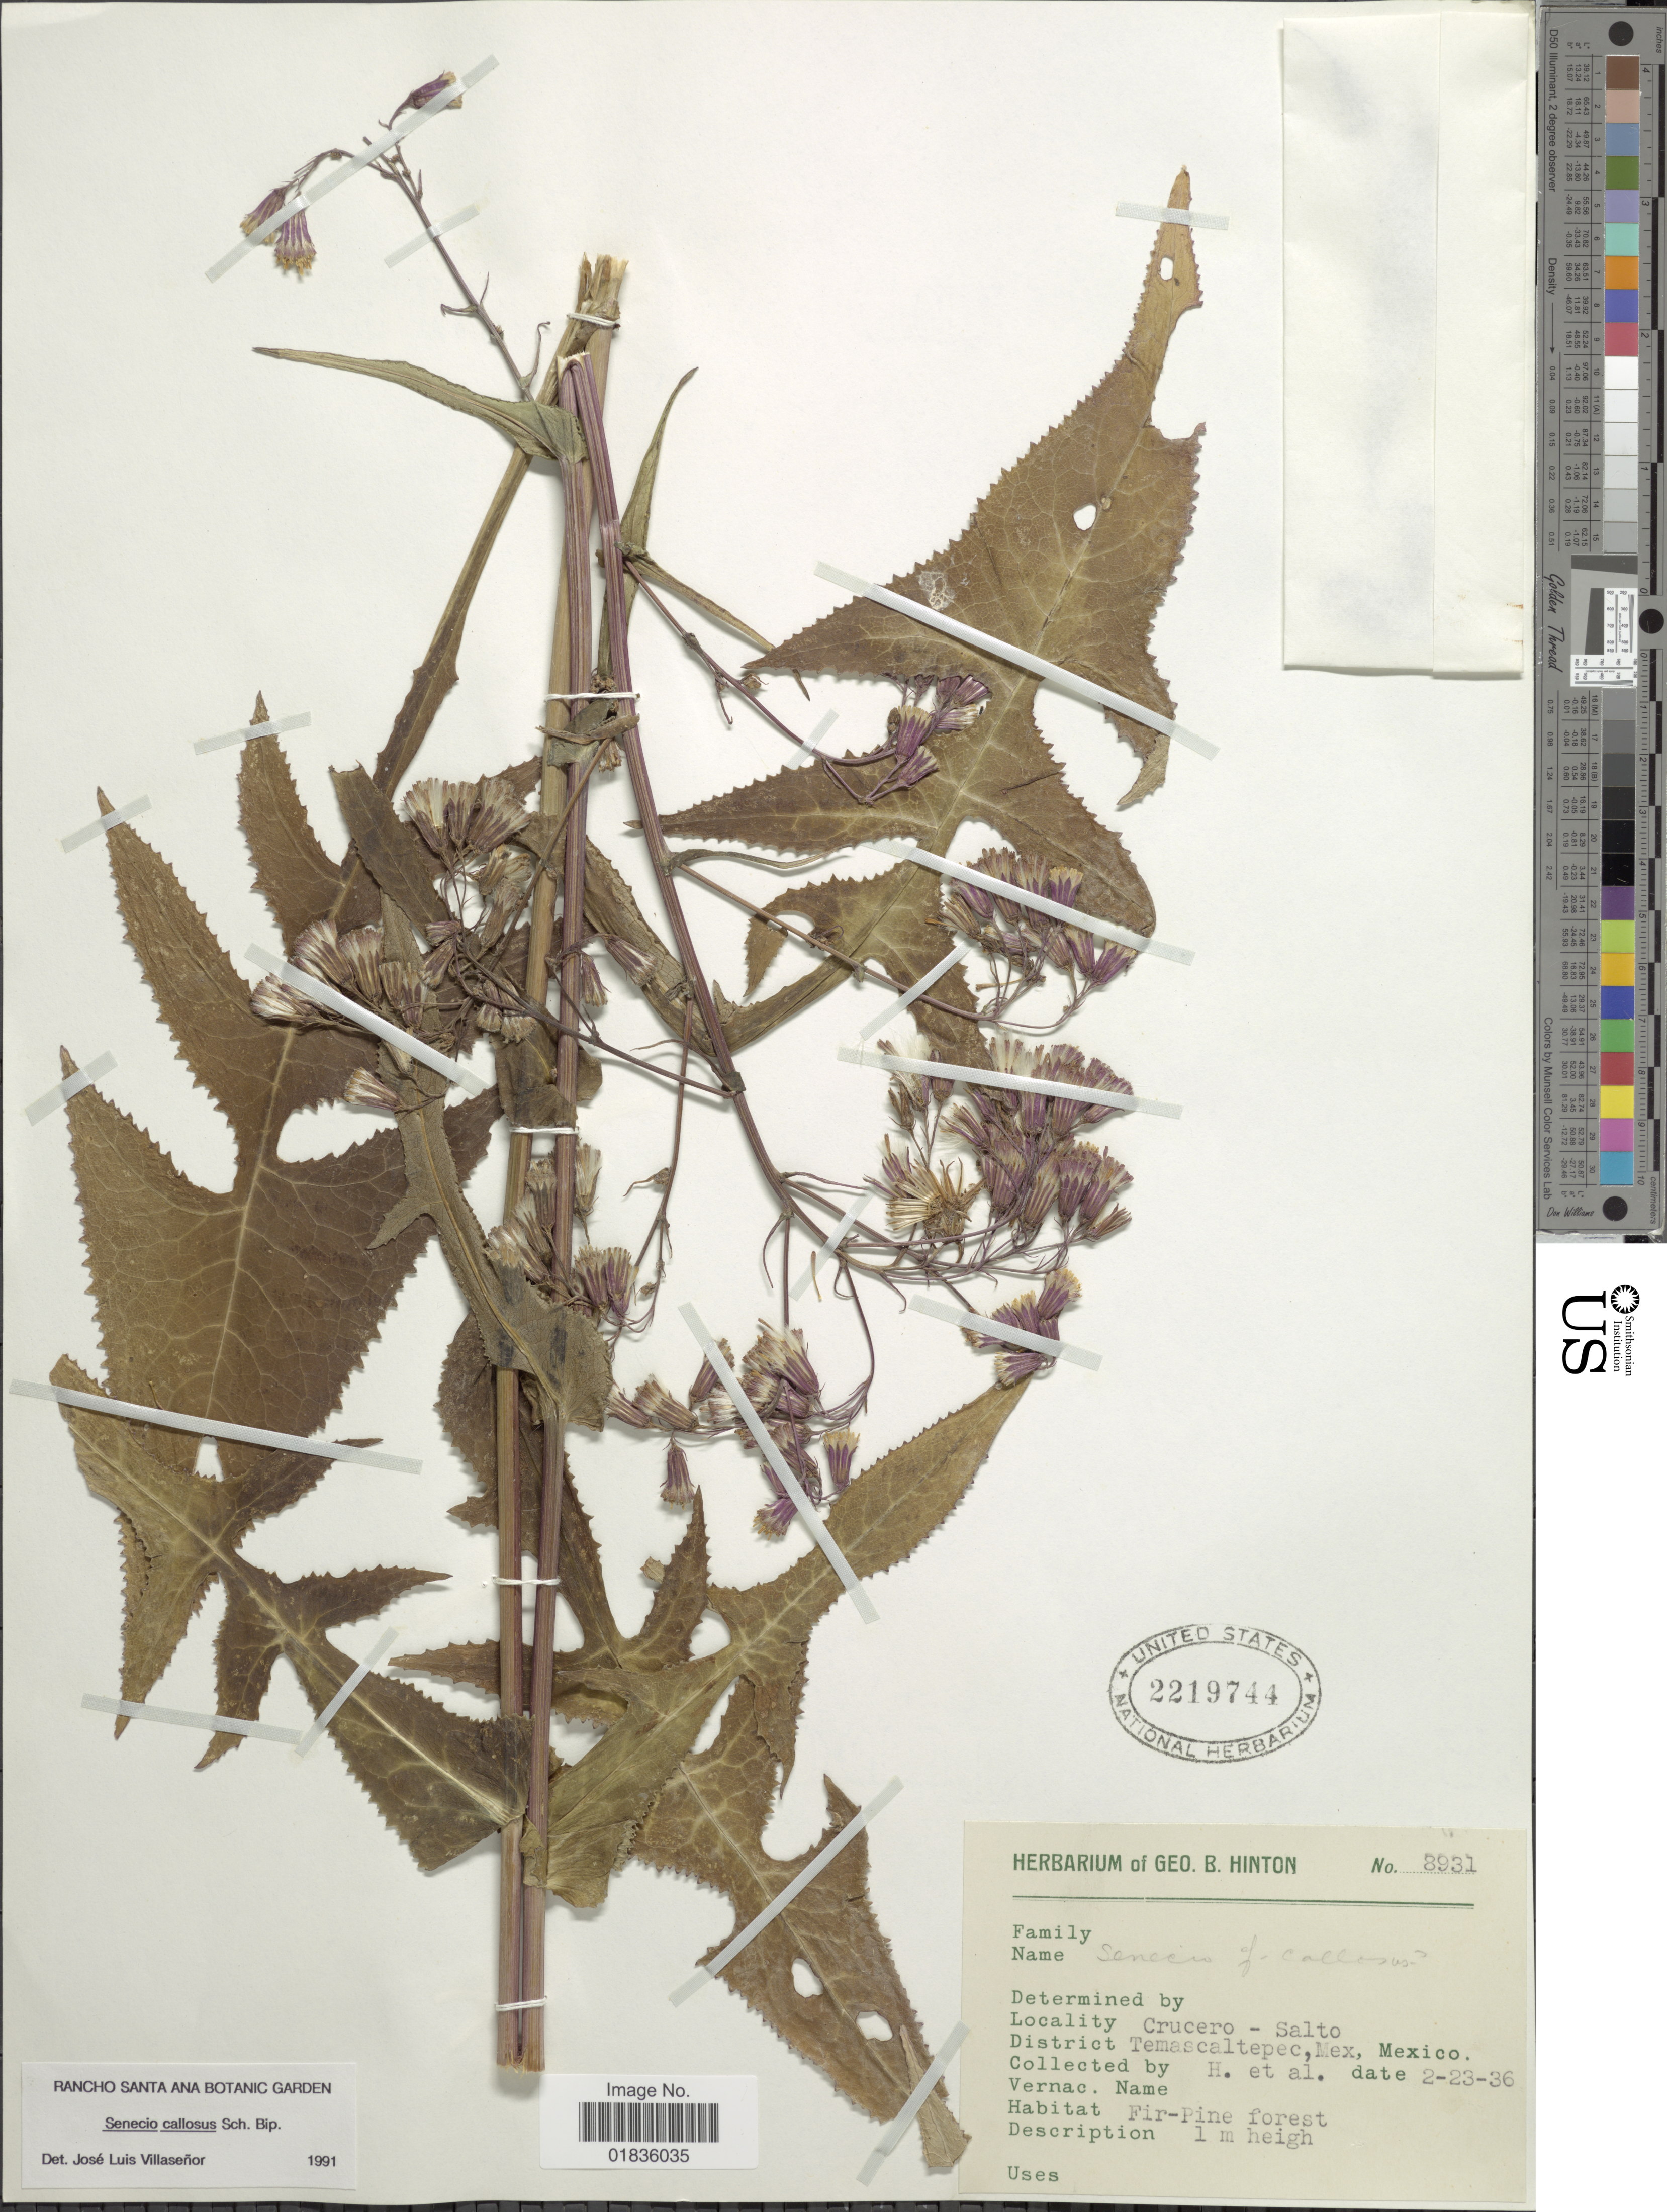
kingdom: Plantae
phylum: Tracheophyta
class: Magnoliopsida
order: Asterales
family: Asteraceae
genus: Senecio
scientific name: Senecio callosus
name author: Sch. Bip.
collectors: G. B. Hinton & et al.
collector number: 8931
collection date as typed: Transcribed d/m/y: 23/2/36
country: Mexico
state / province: México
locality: Crucero-Salto, District Temascaltepec.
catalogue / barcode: US 2219744